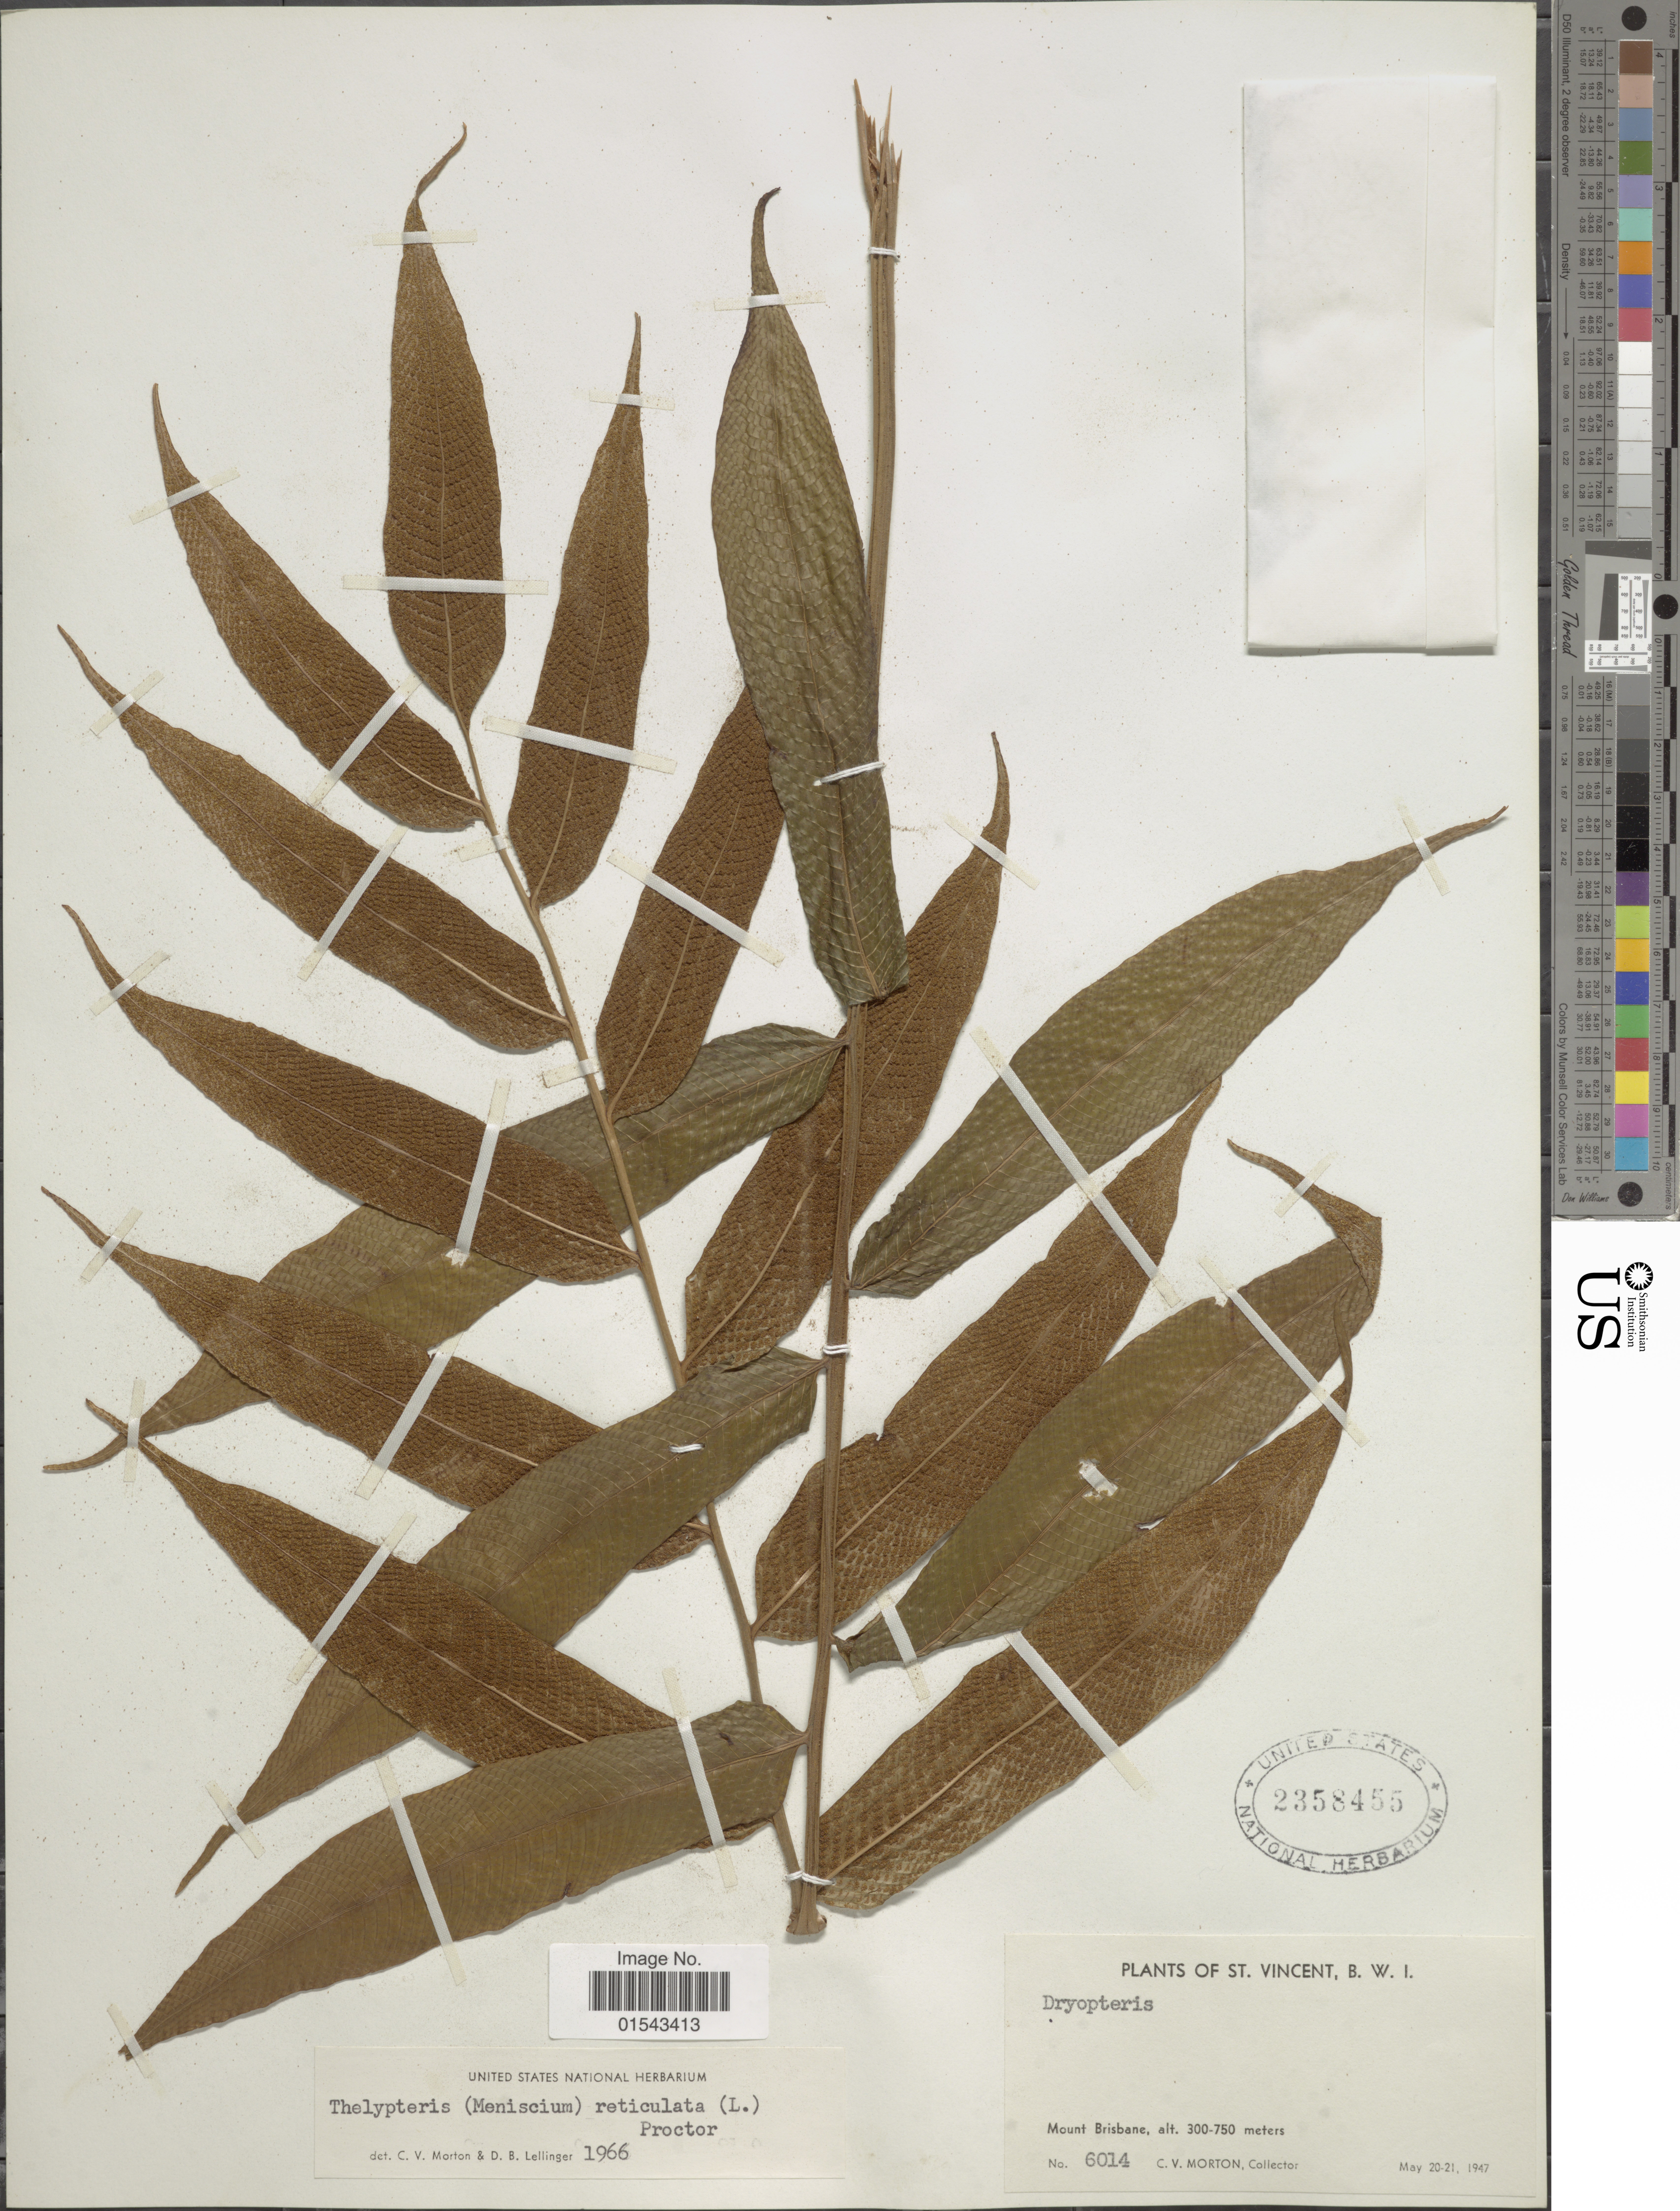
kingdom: Plantae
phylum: Tracheophyta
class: Polypodiopsida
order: Polypodiales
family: Thelypteridaceae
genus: Meniscium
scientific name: Meniscium reticulatum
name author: (L.) Sw.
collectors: C. V. Morton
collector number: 6014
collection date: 1947-05-20/1947-05-21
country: St. Vincent - Grenadines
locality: B. W. I. Mount Brisbane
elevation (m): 300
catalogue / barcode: US 2358455